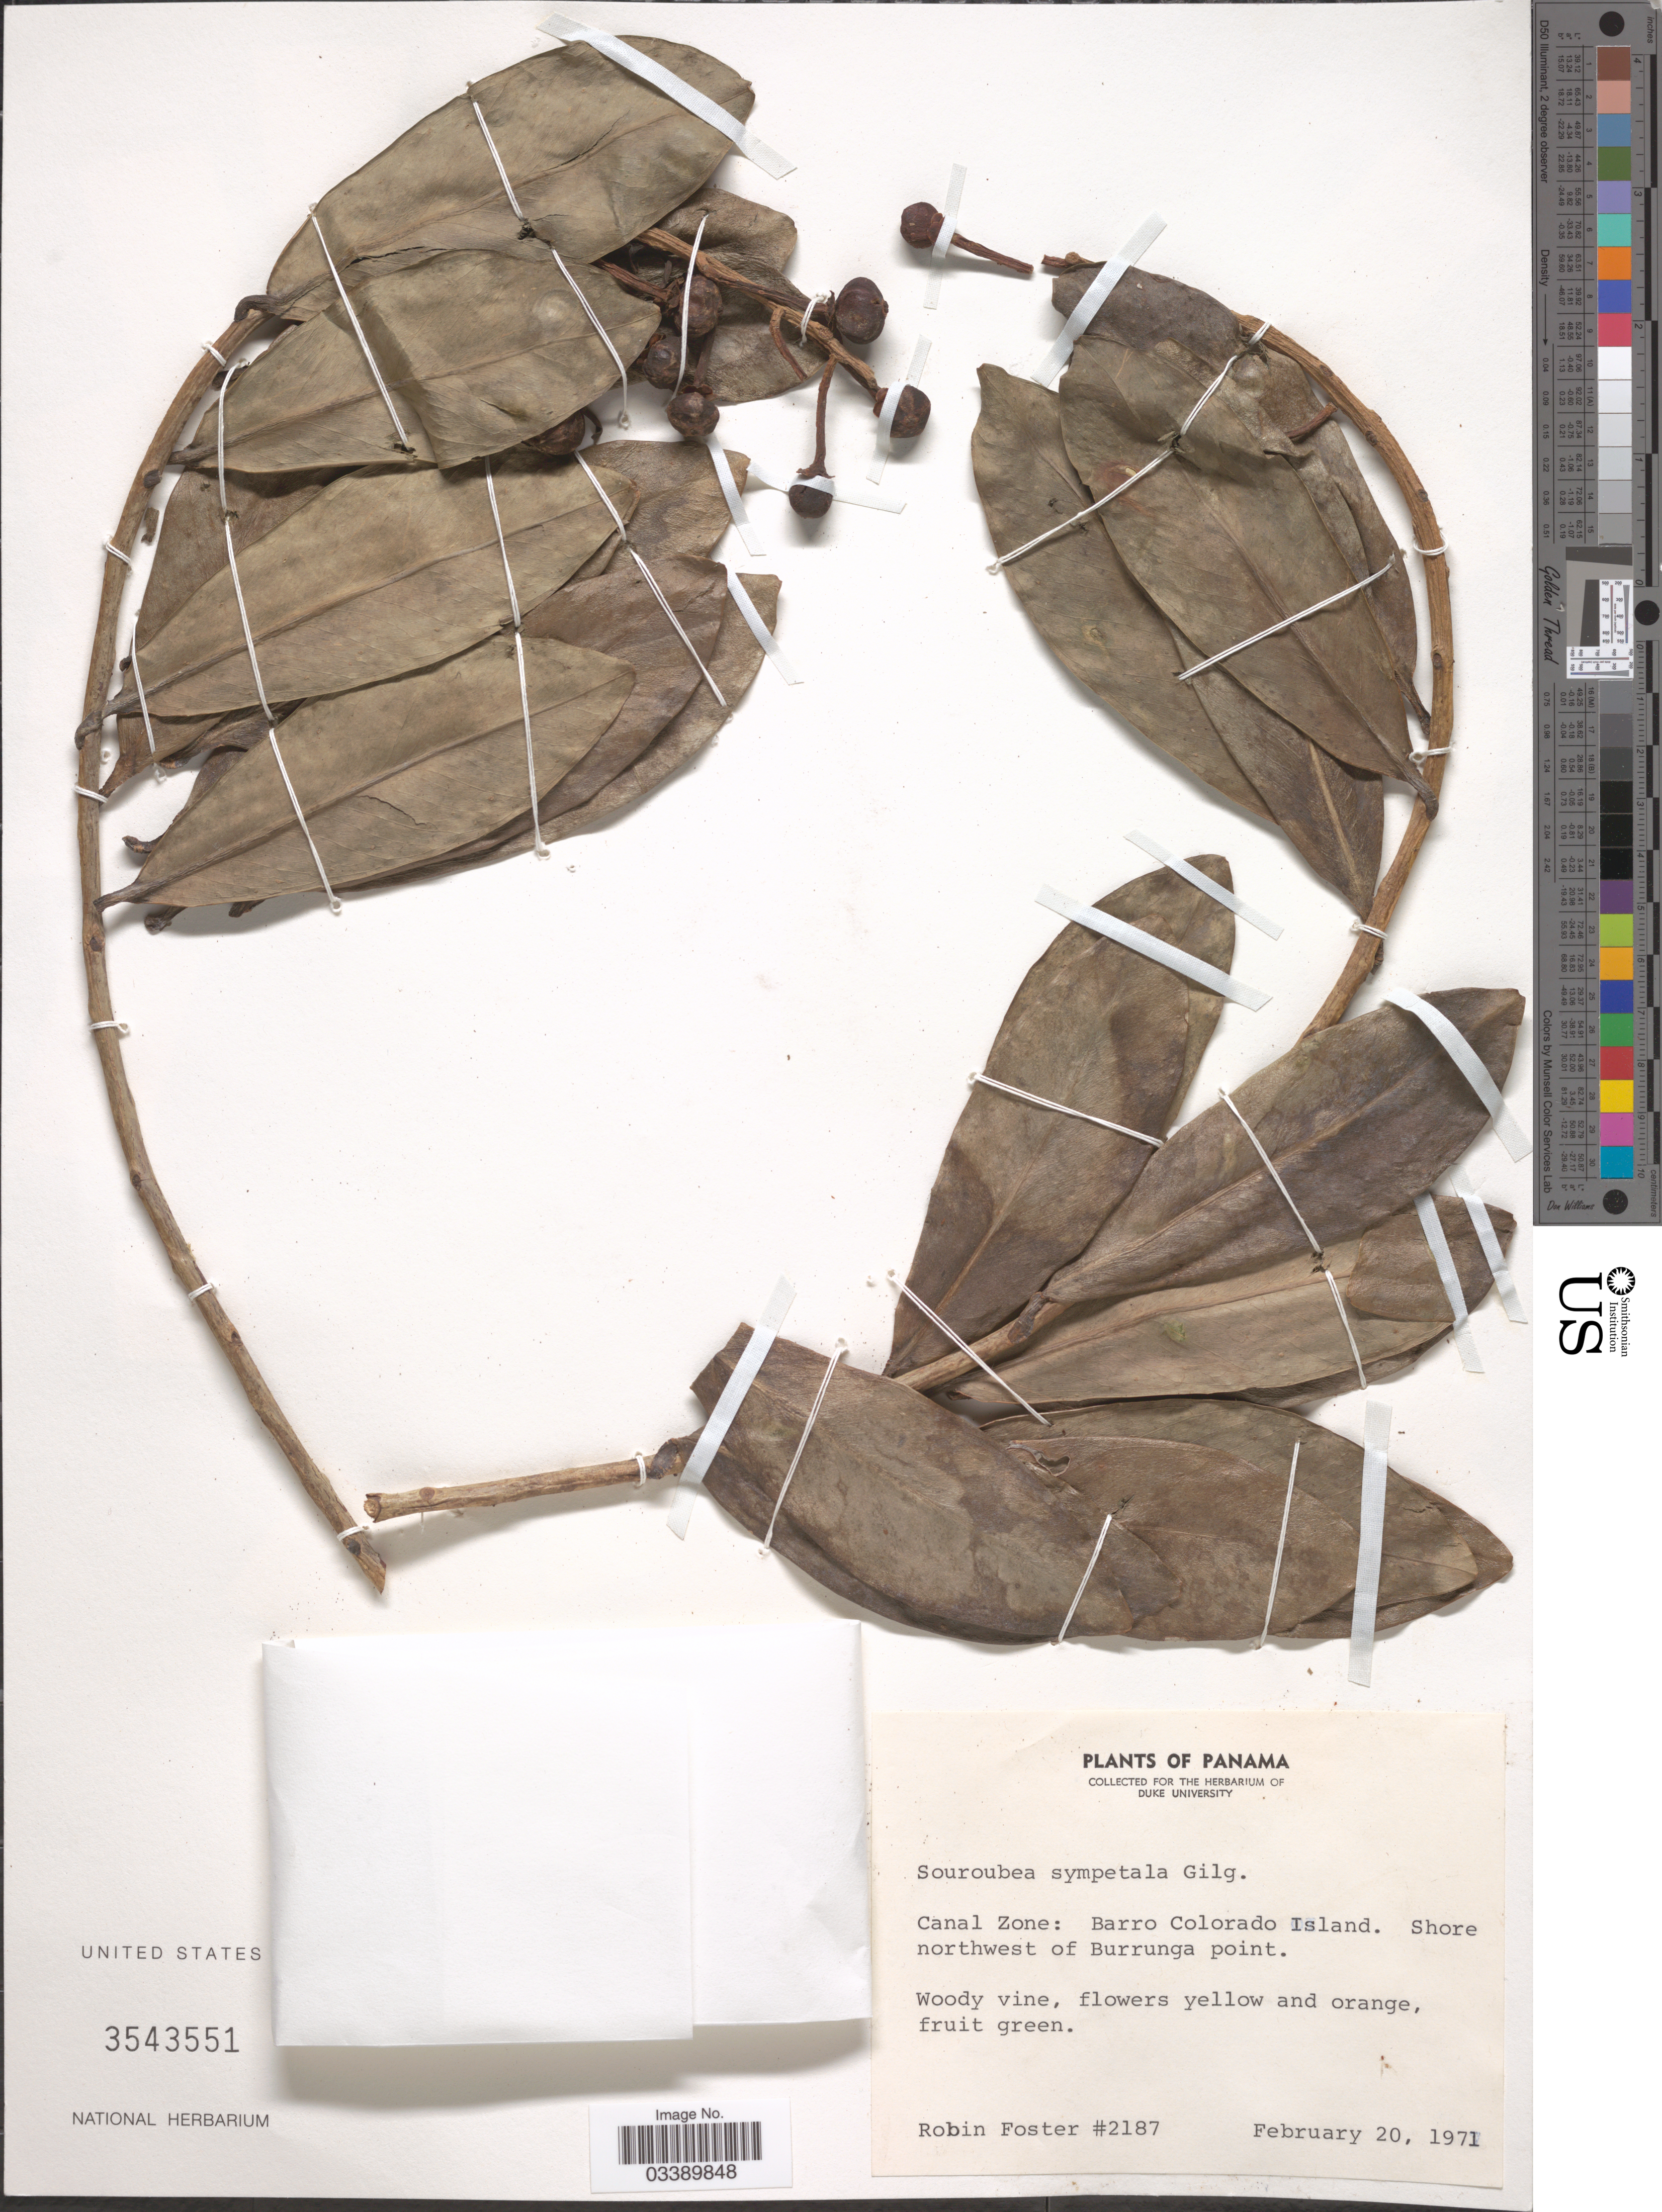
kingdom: Plantae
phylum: Tracheophyta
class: Magnoliopsida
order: Ericales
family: Marcgraviaceae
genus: Souroubea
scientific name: Souroubea sympetala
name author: Gilg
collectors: R. B. Foster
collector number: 2187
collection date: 1971-02-20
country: Panama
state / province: Panamá Oeste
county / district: Canal Zone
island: Barro Colorado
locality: Canal Zone: Barro Colorado Island. Shore northwest of Burrunga point.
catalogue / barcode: US 3543551